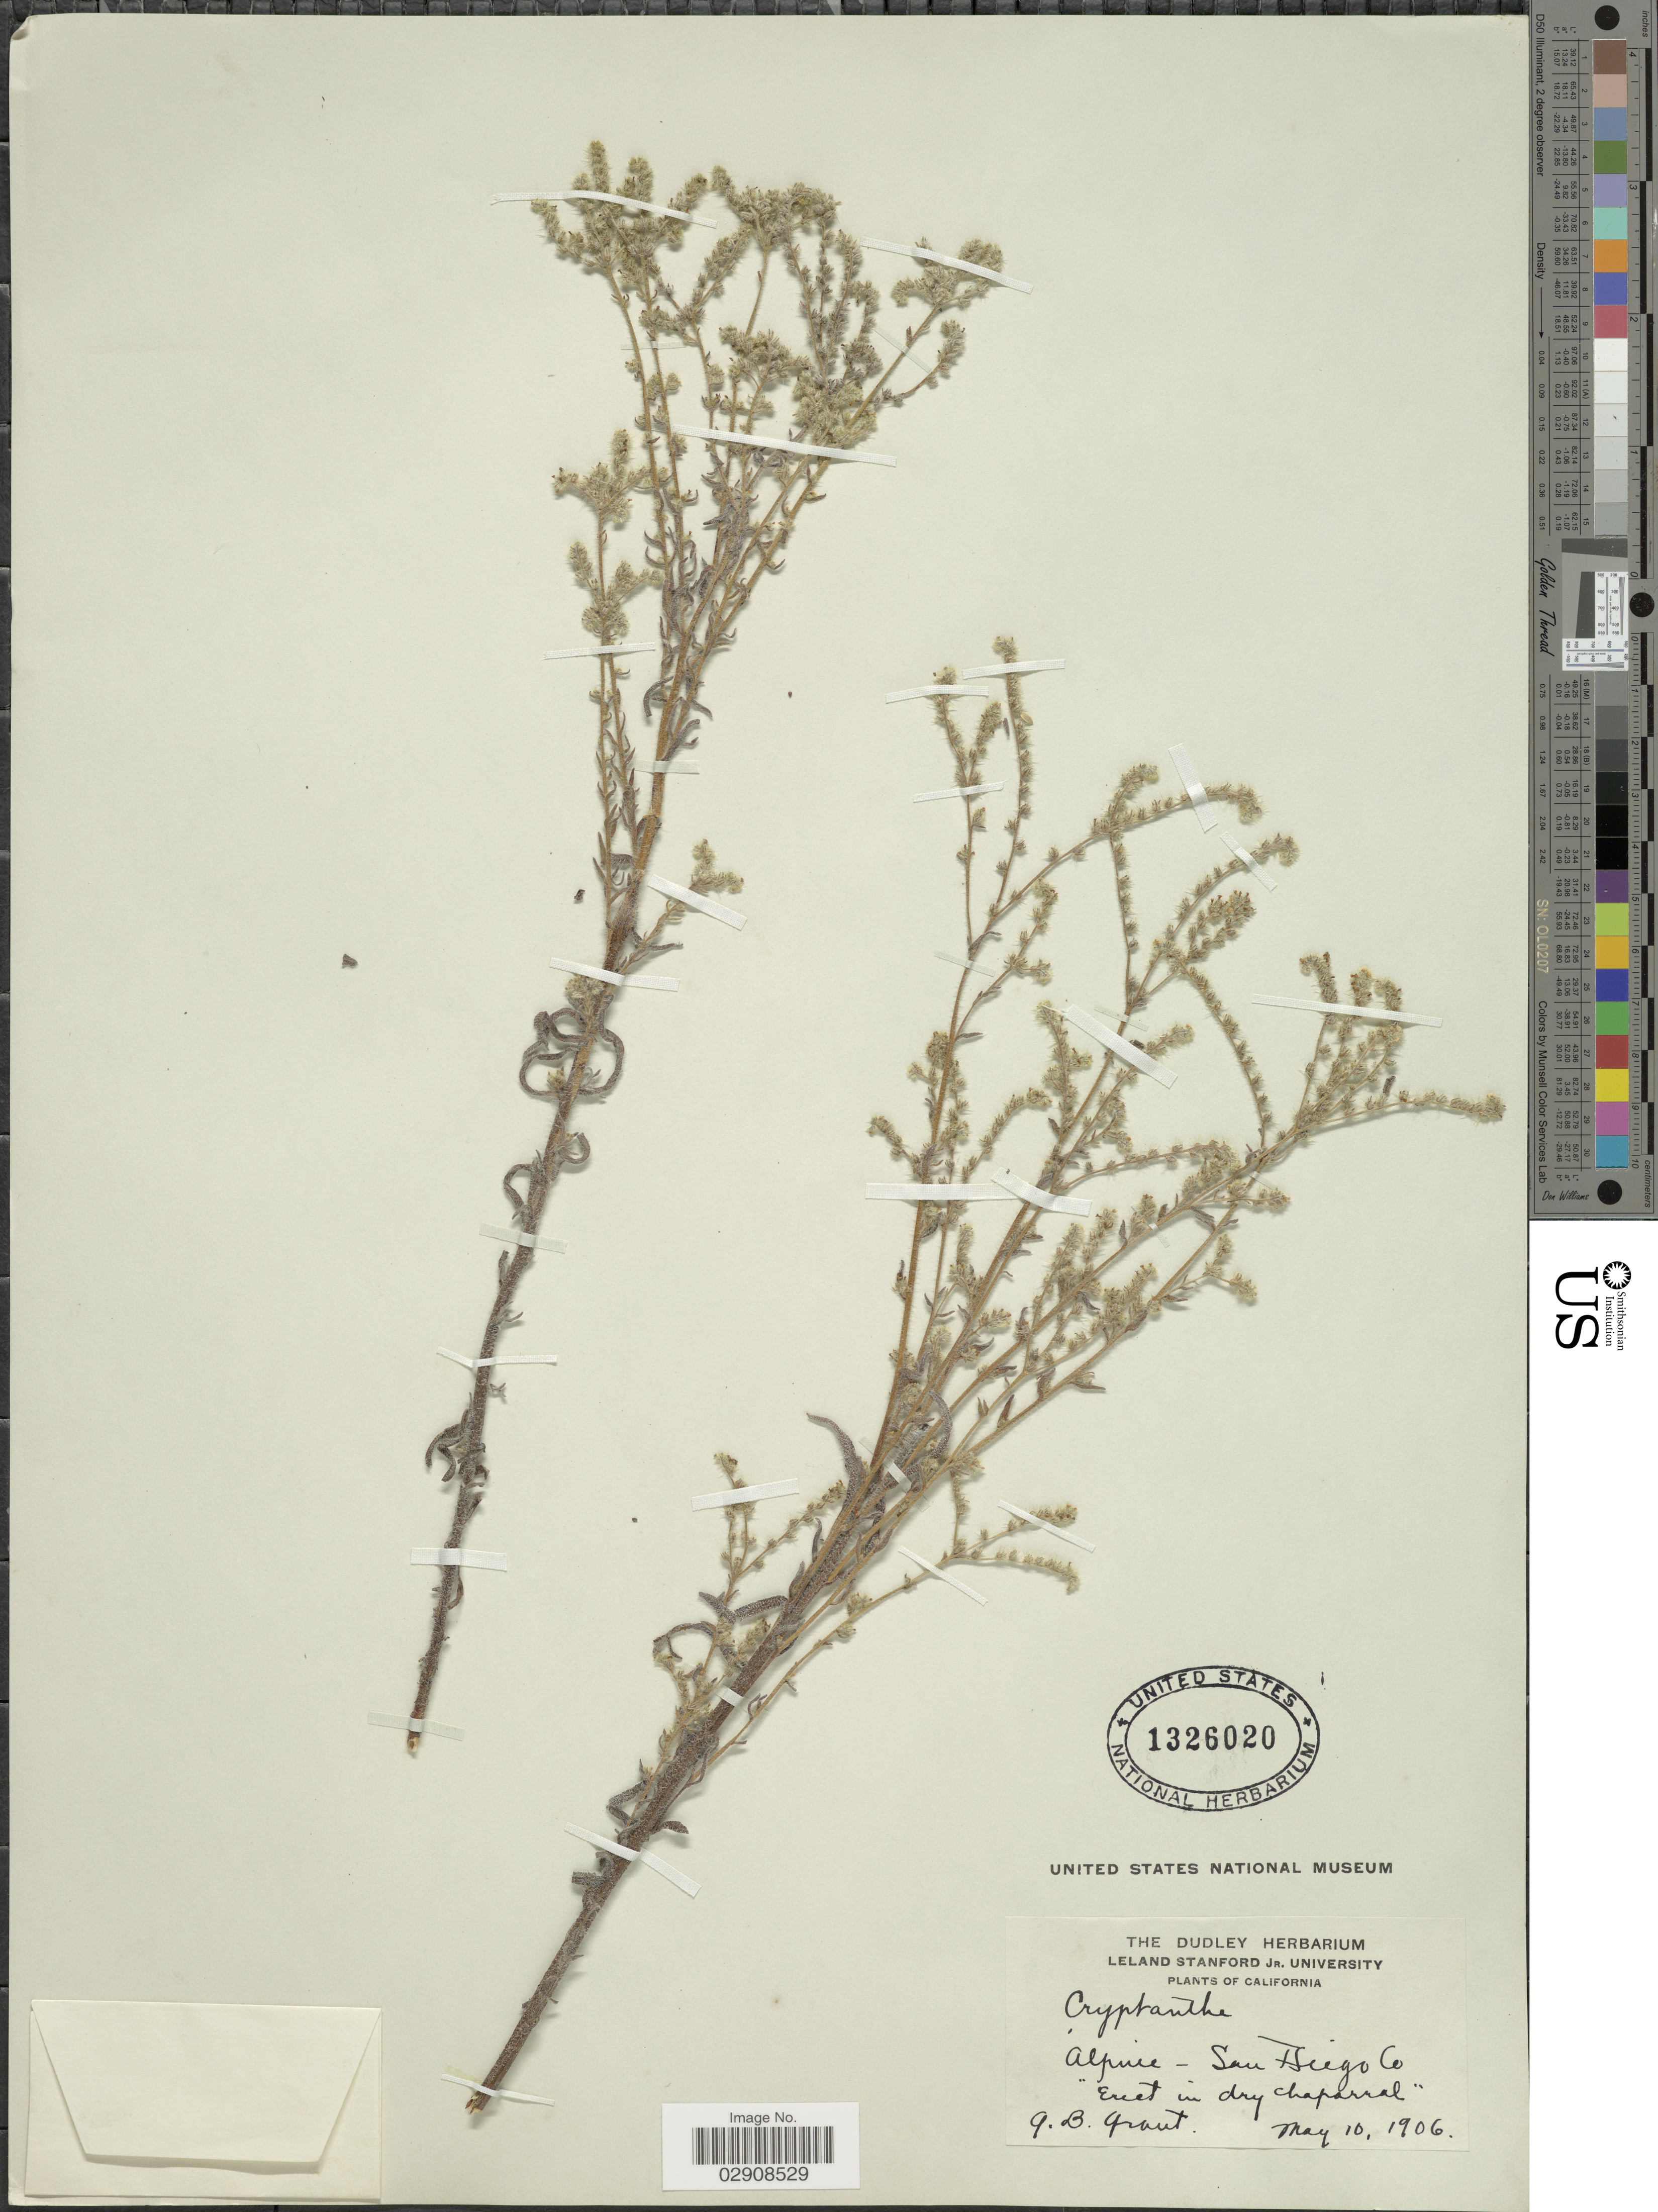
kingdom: Plantae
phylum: Tracheophyta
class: Magnoliopsida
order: Boraginales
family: Boraginaceae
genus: Cryptantha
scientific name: Cryptantha sp.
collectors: G. Grant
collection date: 1906-05-10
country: United States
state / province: California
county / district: San Diego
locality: Alpine - San Diego Co.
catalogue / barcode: US 1326020